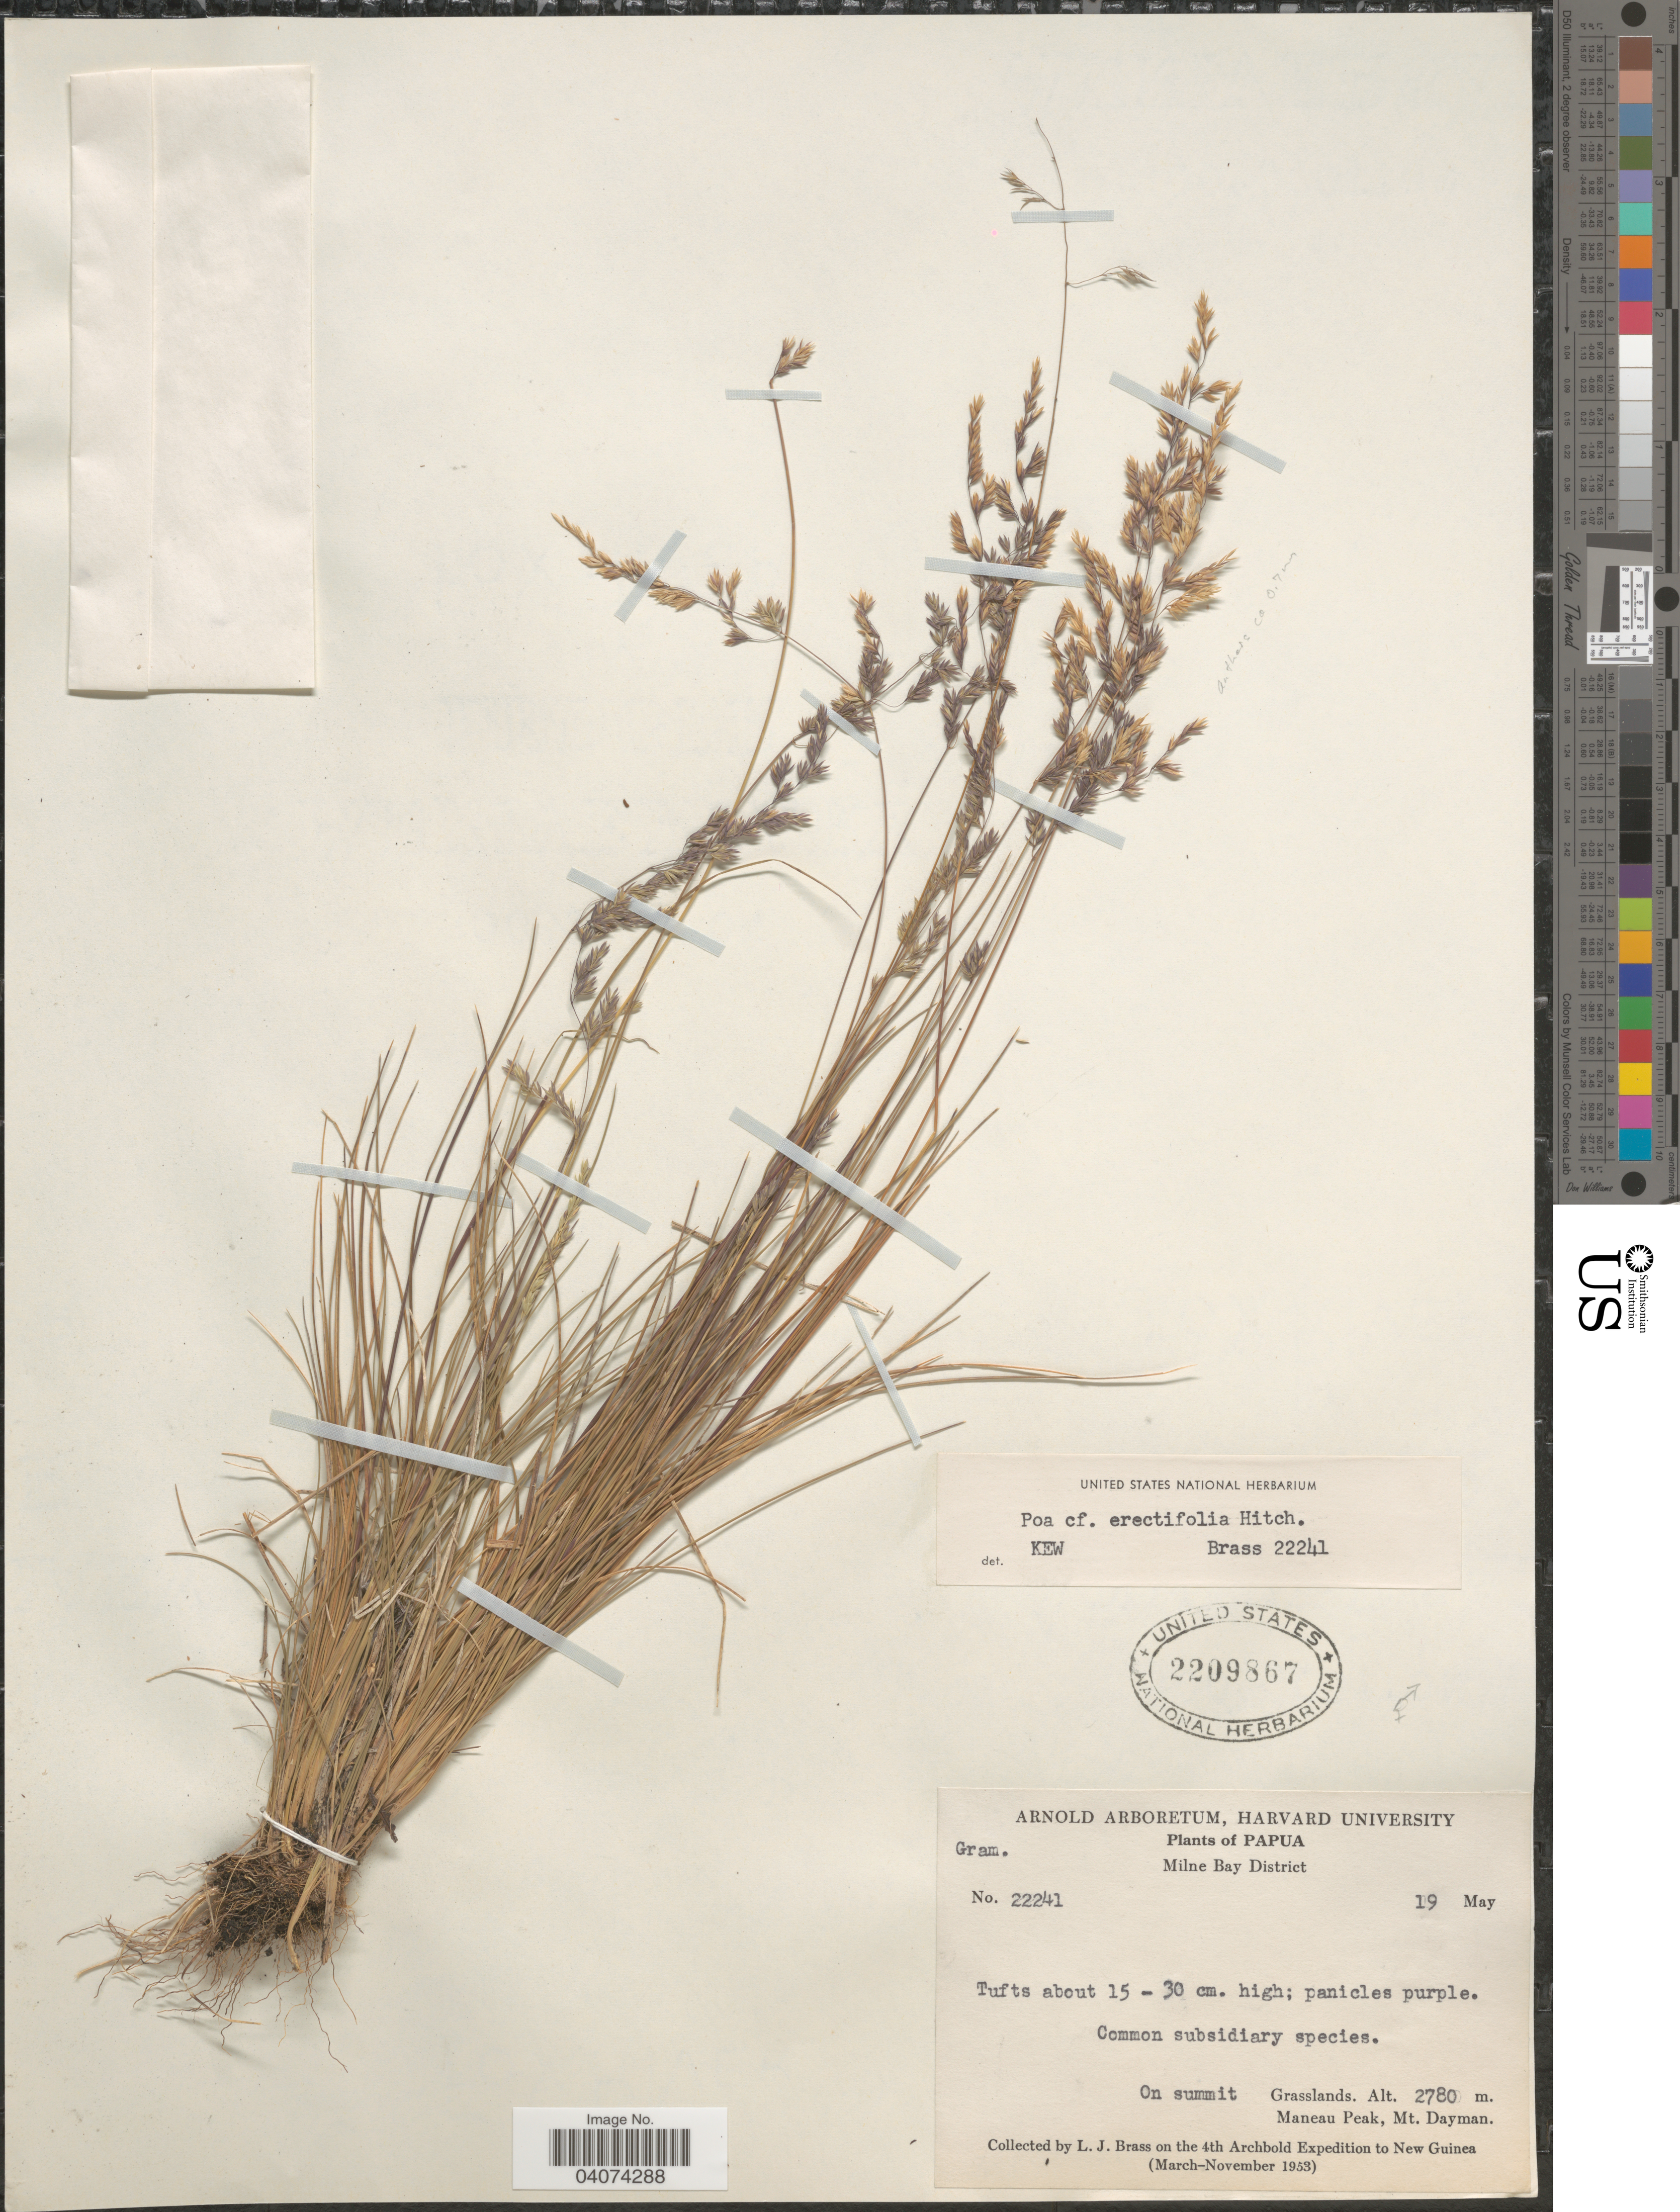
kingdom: Plantae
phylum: Tracheophyta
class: Liliopsida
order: Poales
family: Poaceae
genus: Poa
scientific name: Poa erectifolia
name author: Hitchc.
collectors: L. J. Brass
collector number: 22241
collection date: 1953-05-19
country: Papua New Guinea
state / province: Milne Bay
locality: Milne Bay District. Maneau Peak, Mt. Dayman. On the 4th Archbold Expedition to New Guinea (March-November 1953).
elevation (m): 2780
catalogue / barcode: US 2209867